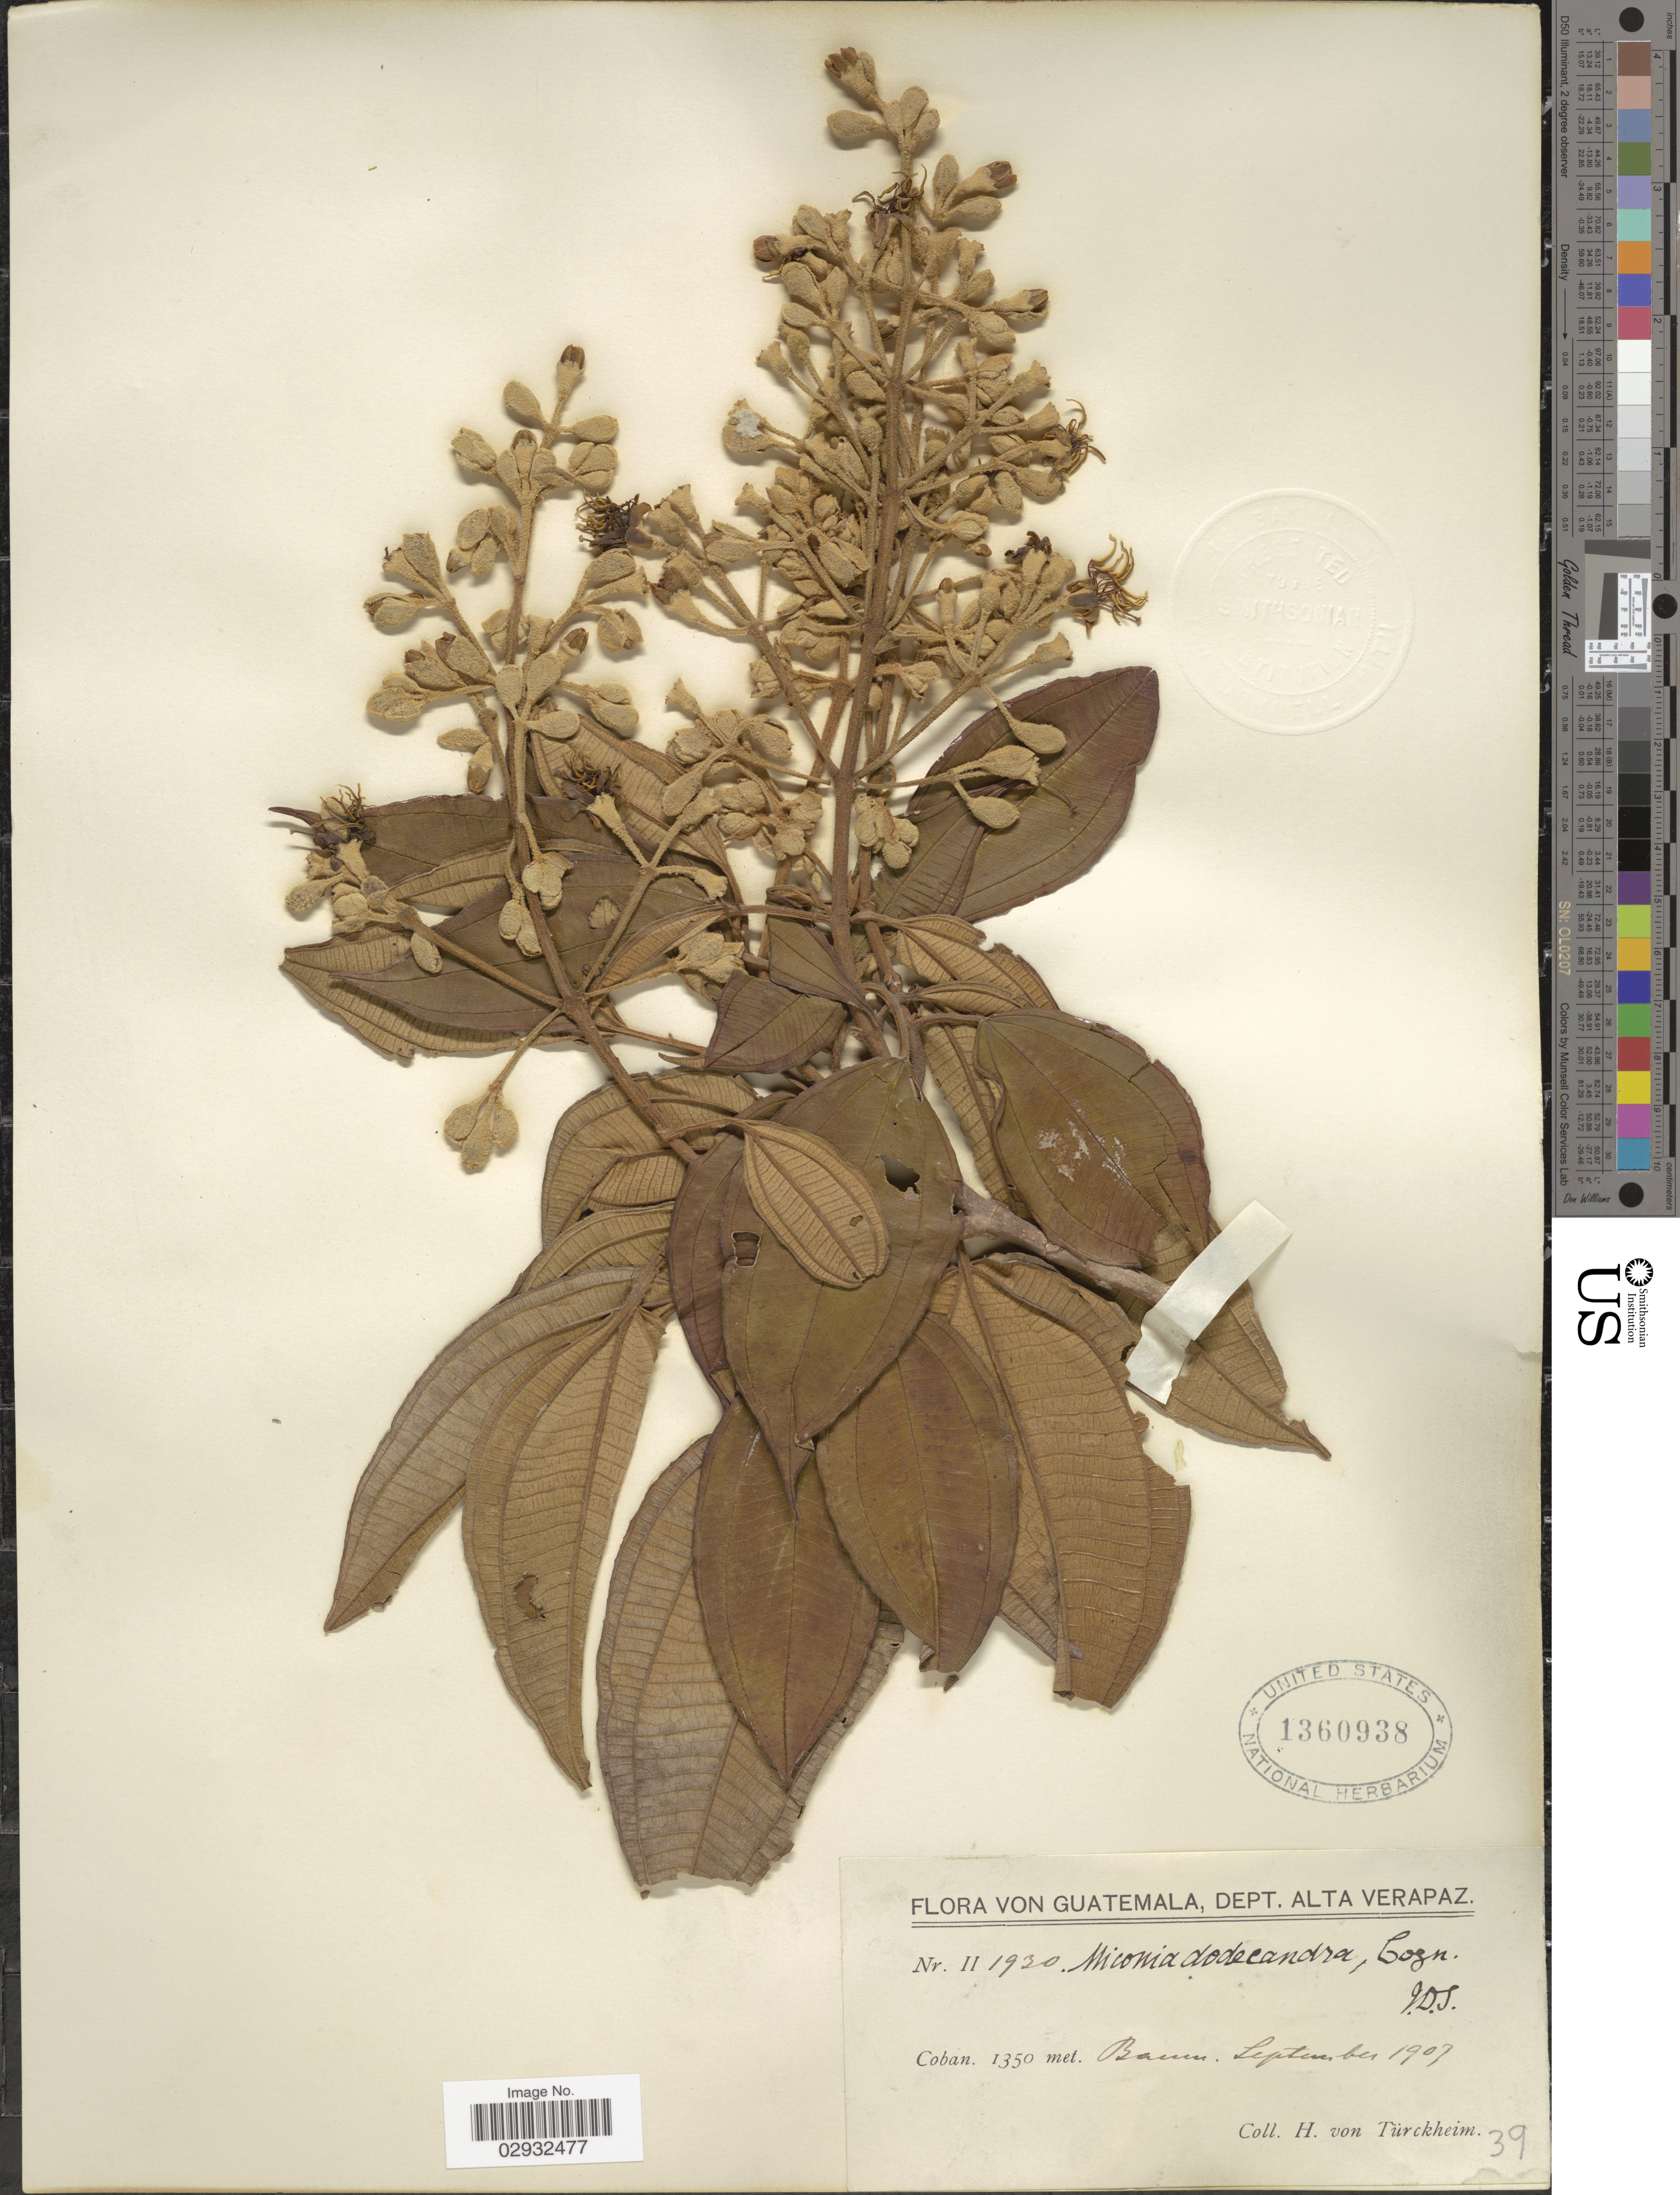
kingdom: Plantae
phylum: Tracheophyta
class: Magnoliopsida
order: Myrtales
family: Melastomataceae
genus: Miconia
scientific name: Miconia dodecandra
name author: Cogn.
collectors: H. von Türckheim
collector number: II1930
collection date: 1907-09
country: Guatemala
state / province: Alta Verapaz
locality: Dept. Alta Verapaz. Coban. Baum.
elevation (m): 1350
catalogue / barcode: US 1360938